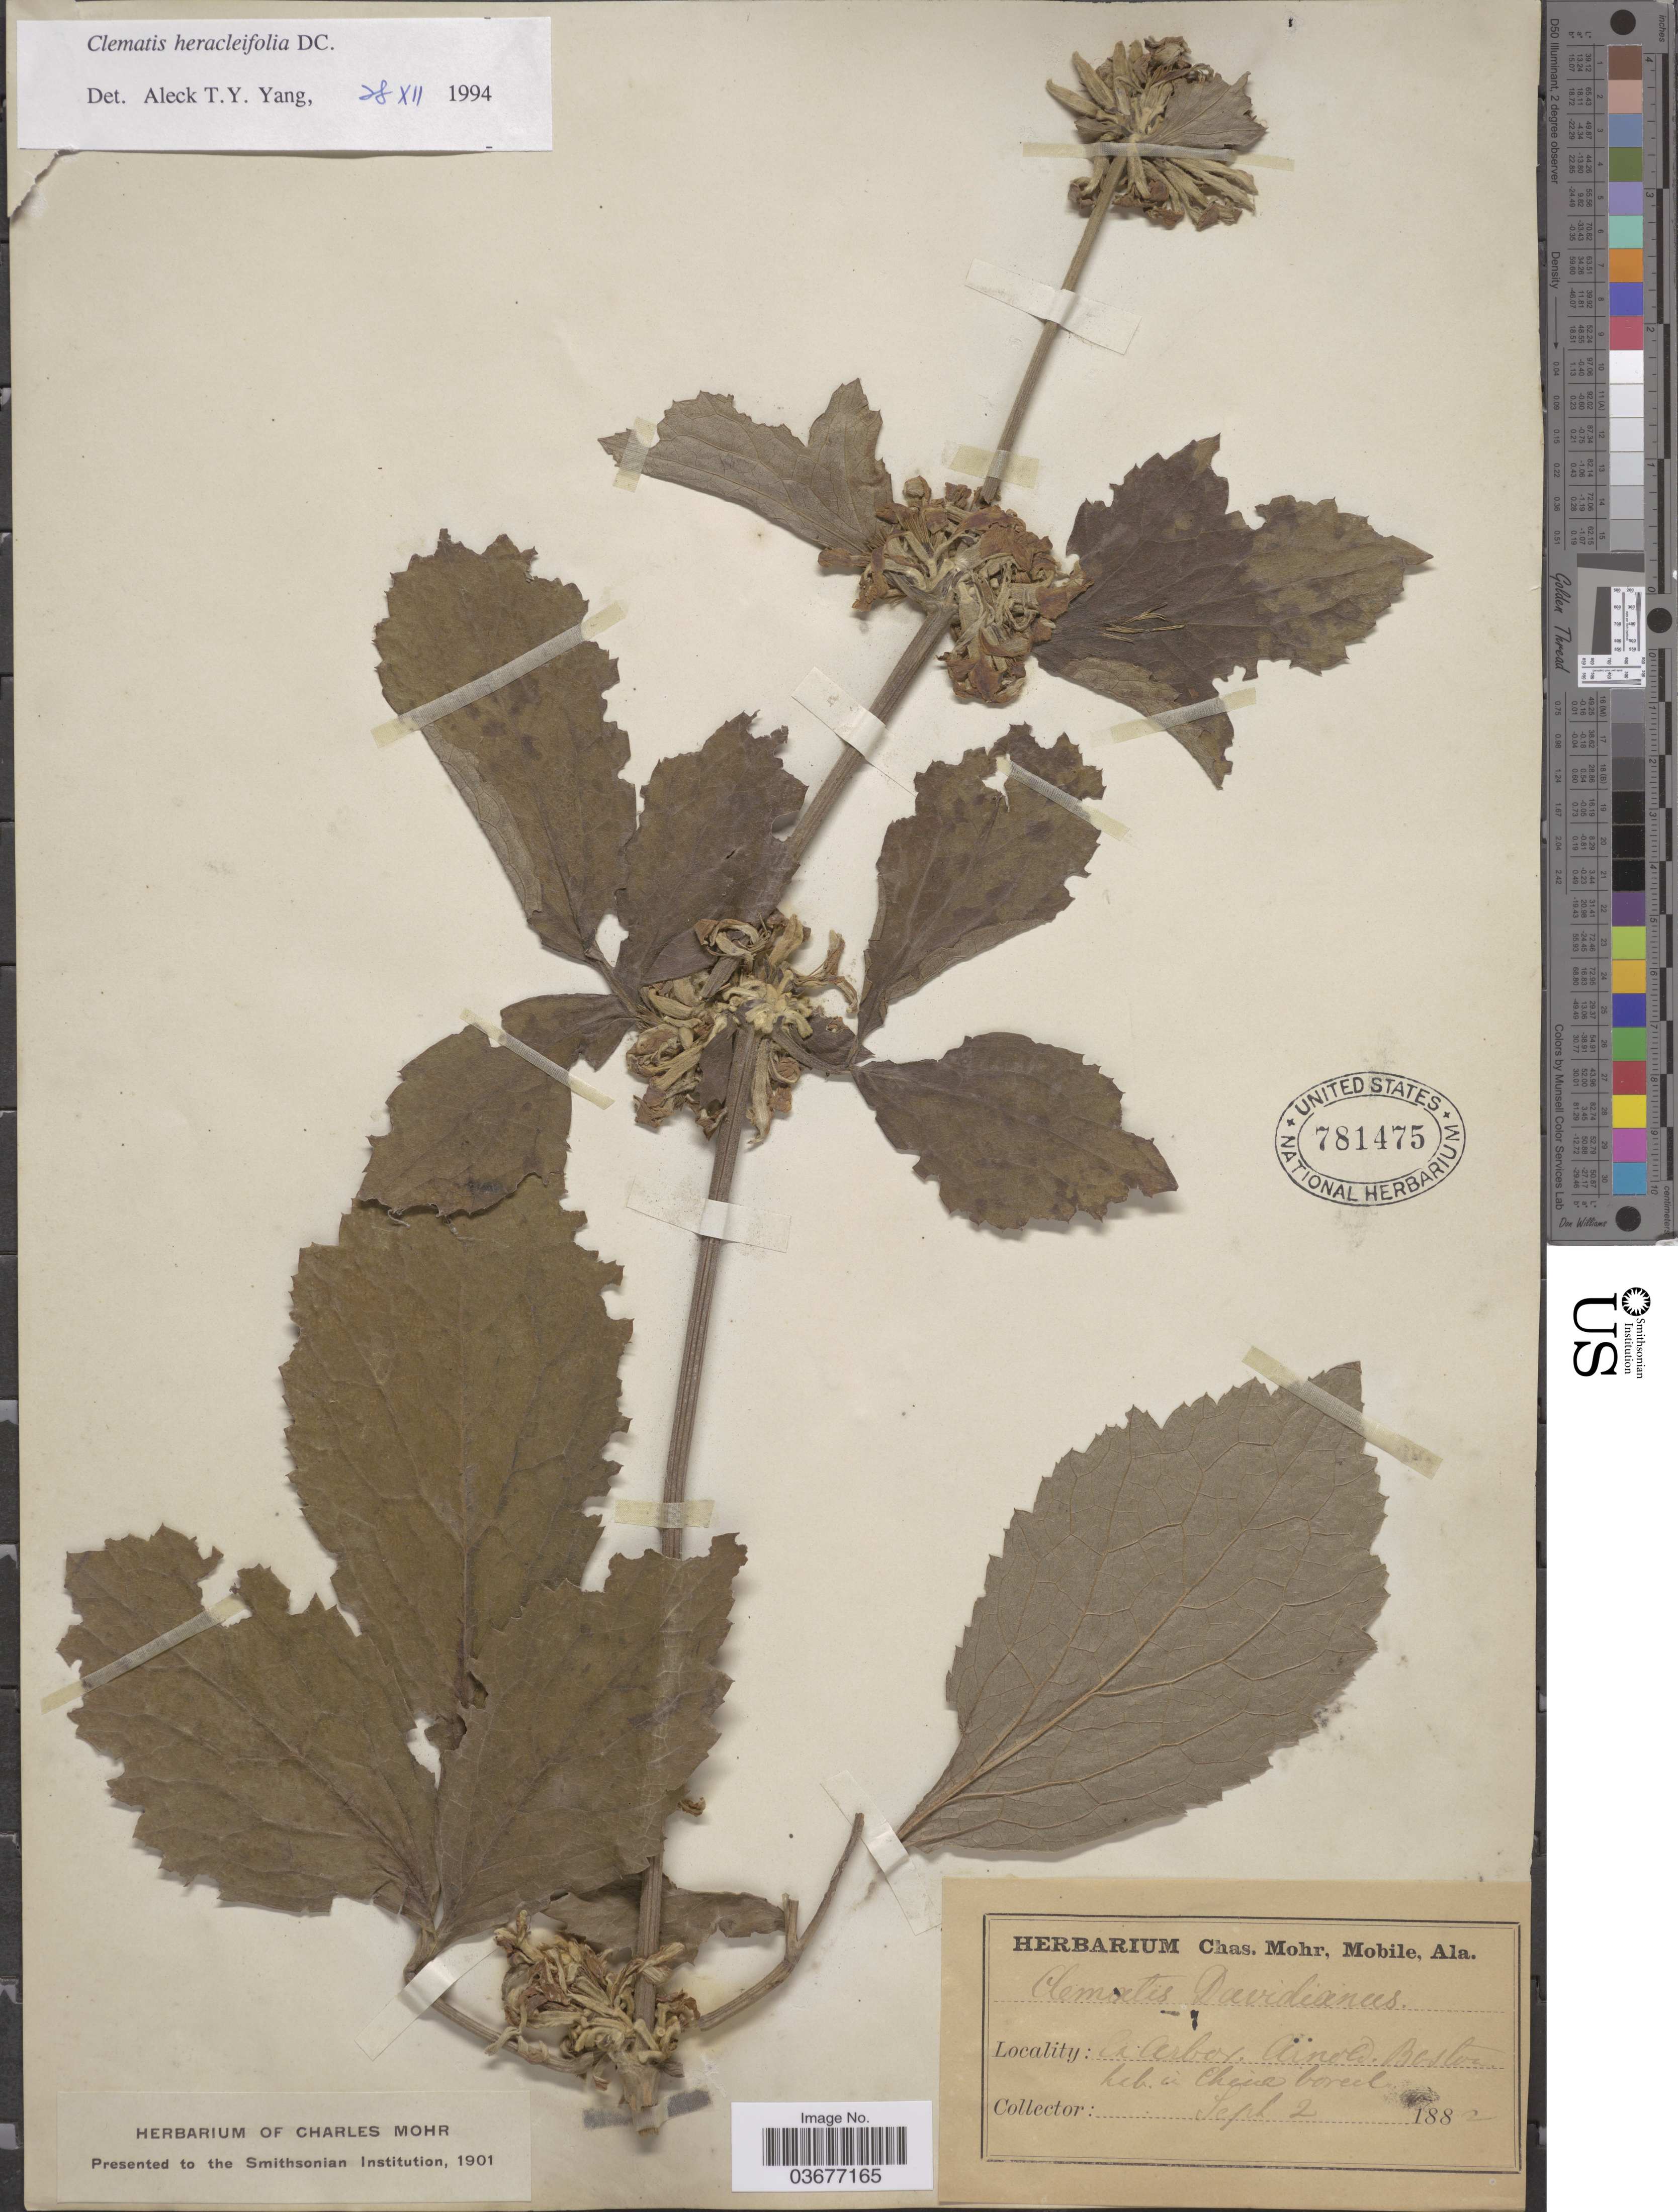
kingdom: Plantae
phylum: Tracheophyta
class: Magnoliopsida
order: Ranunculales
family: Ranunculaceae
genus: Clematis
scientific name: Clematis heracleifolia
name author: DC.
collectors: ex herb. Charles Mohr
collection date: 1882-09-02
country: China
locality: Ex Arbor. Arnold. Boston heb in China boreel.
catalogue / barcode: US 781475